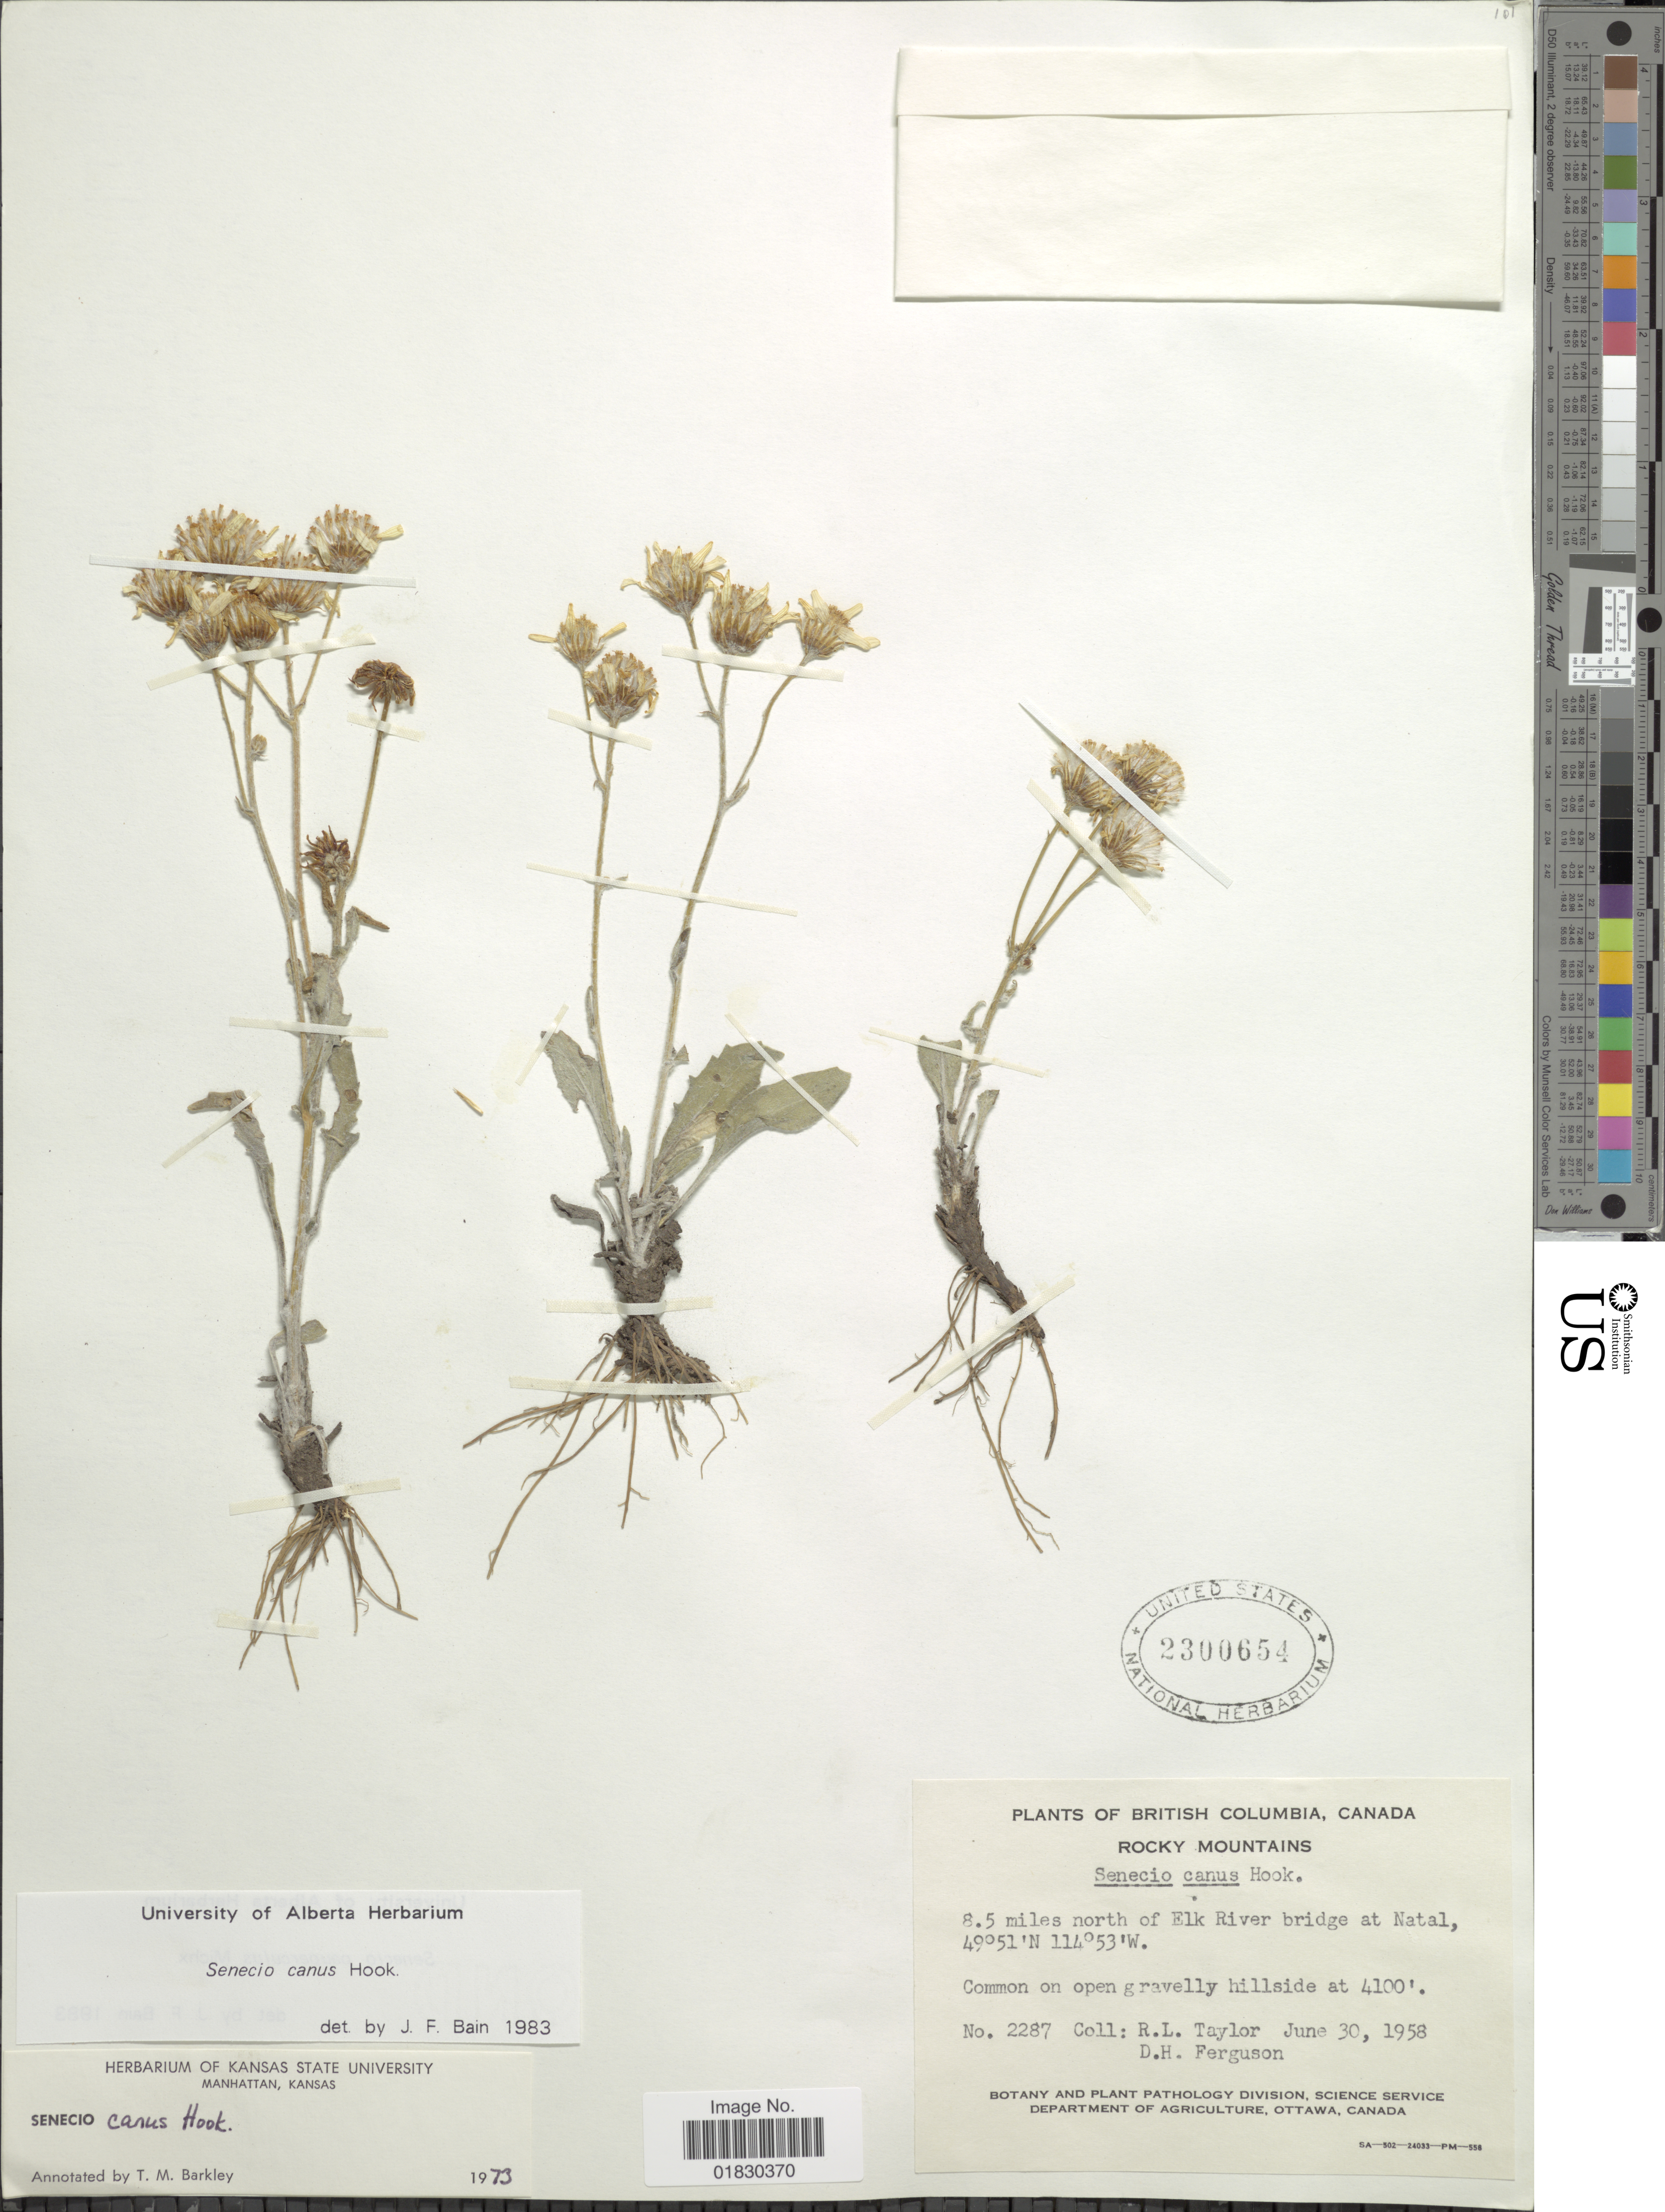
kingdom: Plantae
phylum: Tracheophyta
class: Magnoliopsida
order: Asterales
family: Asteraceae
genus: Packera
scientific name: Packera cana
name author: (Hook.) W.A. Weber & Á. Löve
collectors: R. Taylor & D. Ferguson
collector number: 2287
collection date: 1958-06-30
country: Canada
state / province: British Columbia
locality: British Colombia, Canada, Rocky Mountains, 8.5 miles north of Elk River bridge at Natal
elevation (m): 1250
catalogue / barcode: US 2300654